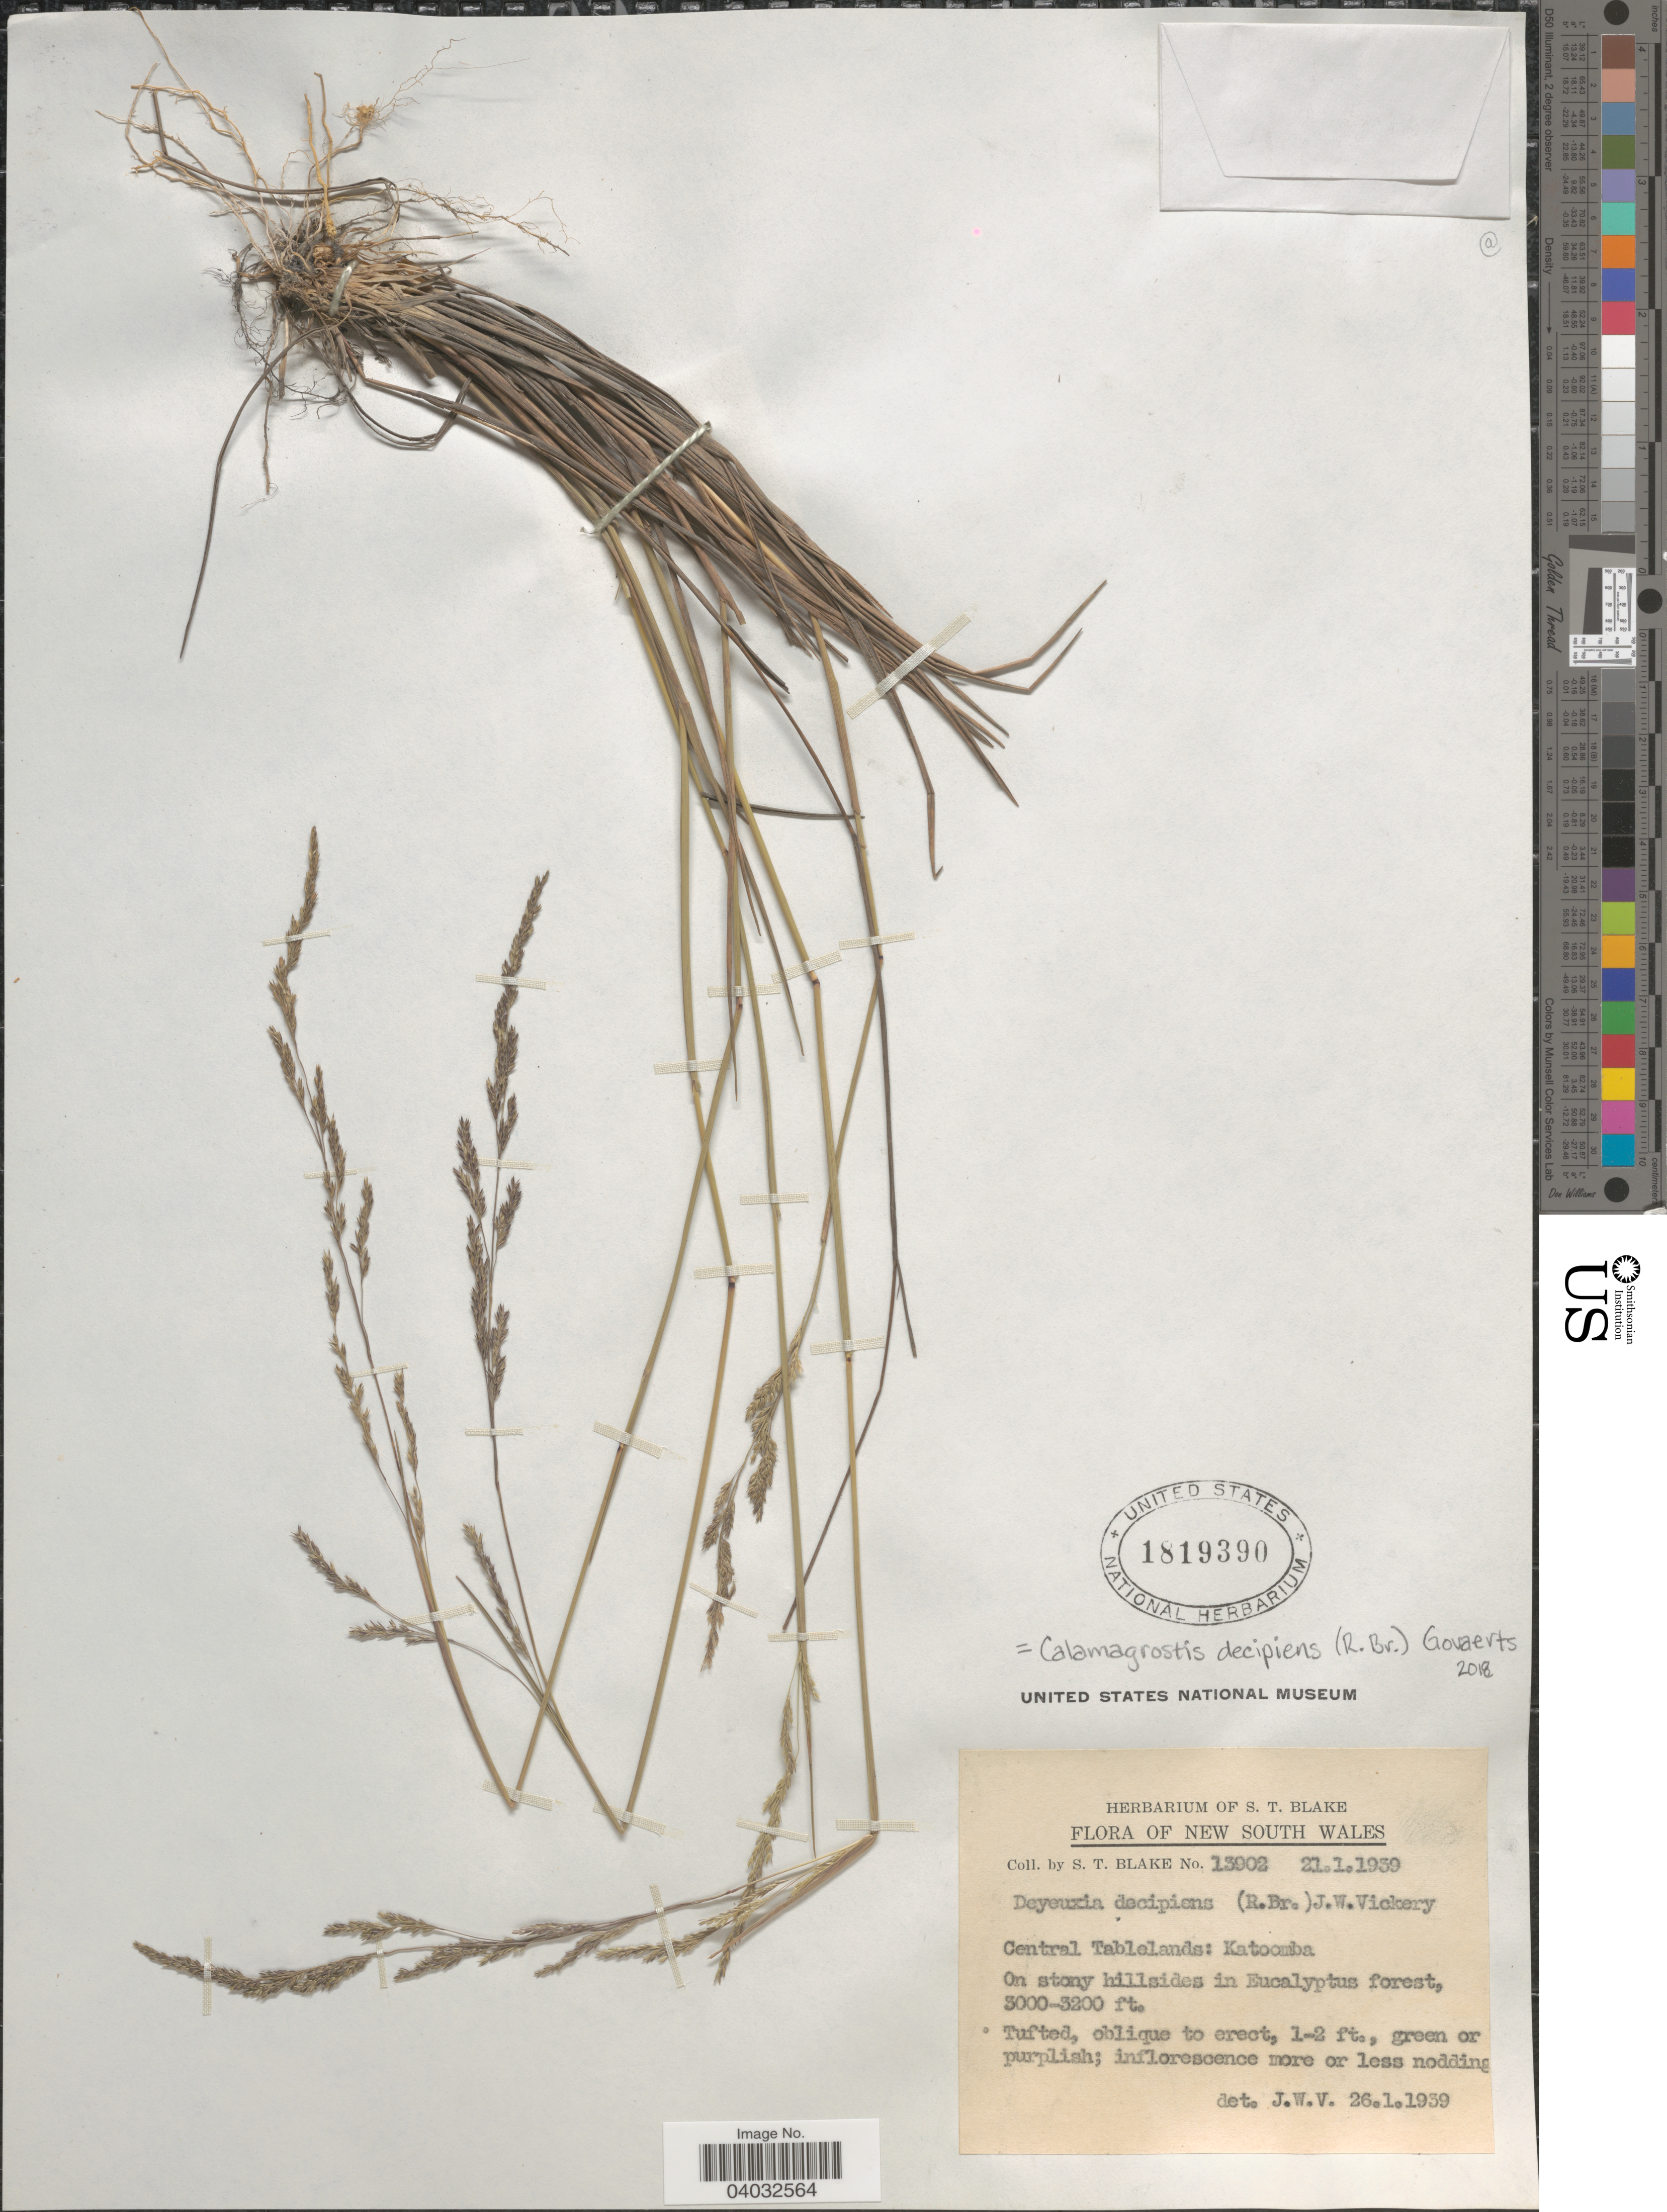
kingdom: Plantae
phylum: Tracheophyta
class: Liliopsida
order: Poales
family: Poaceae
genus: Calamagrostis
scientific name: Calamagrostis decipiens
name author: (R. Br.) Govaerts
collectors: S. T. Blake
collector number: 13902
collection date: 1959-01-21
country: Australia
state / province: New South Wales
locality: Central Tablelands: Katoomba. On stony hillsides in Eucalyptus forest.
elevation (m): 914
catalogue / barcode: US 1819390